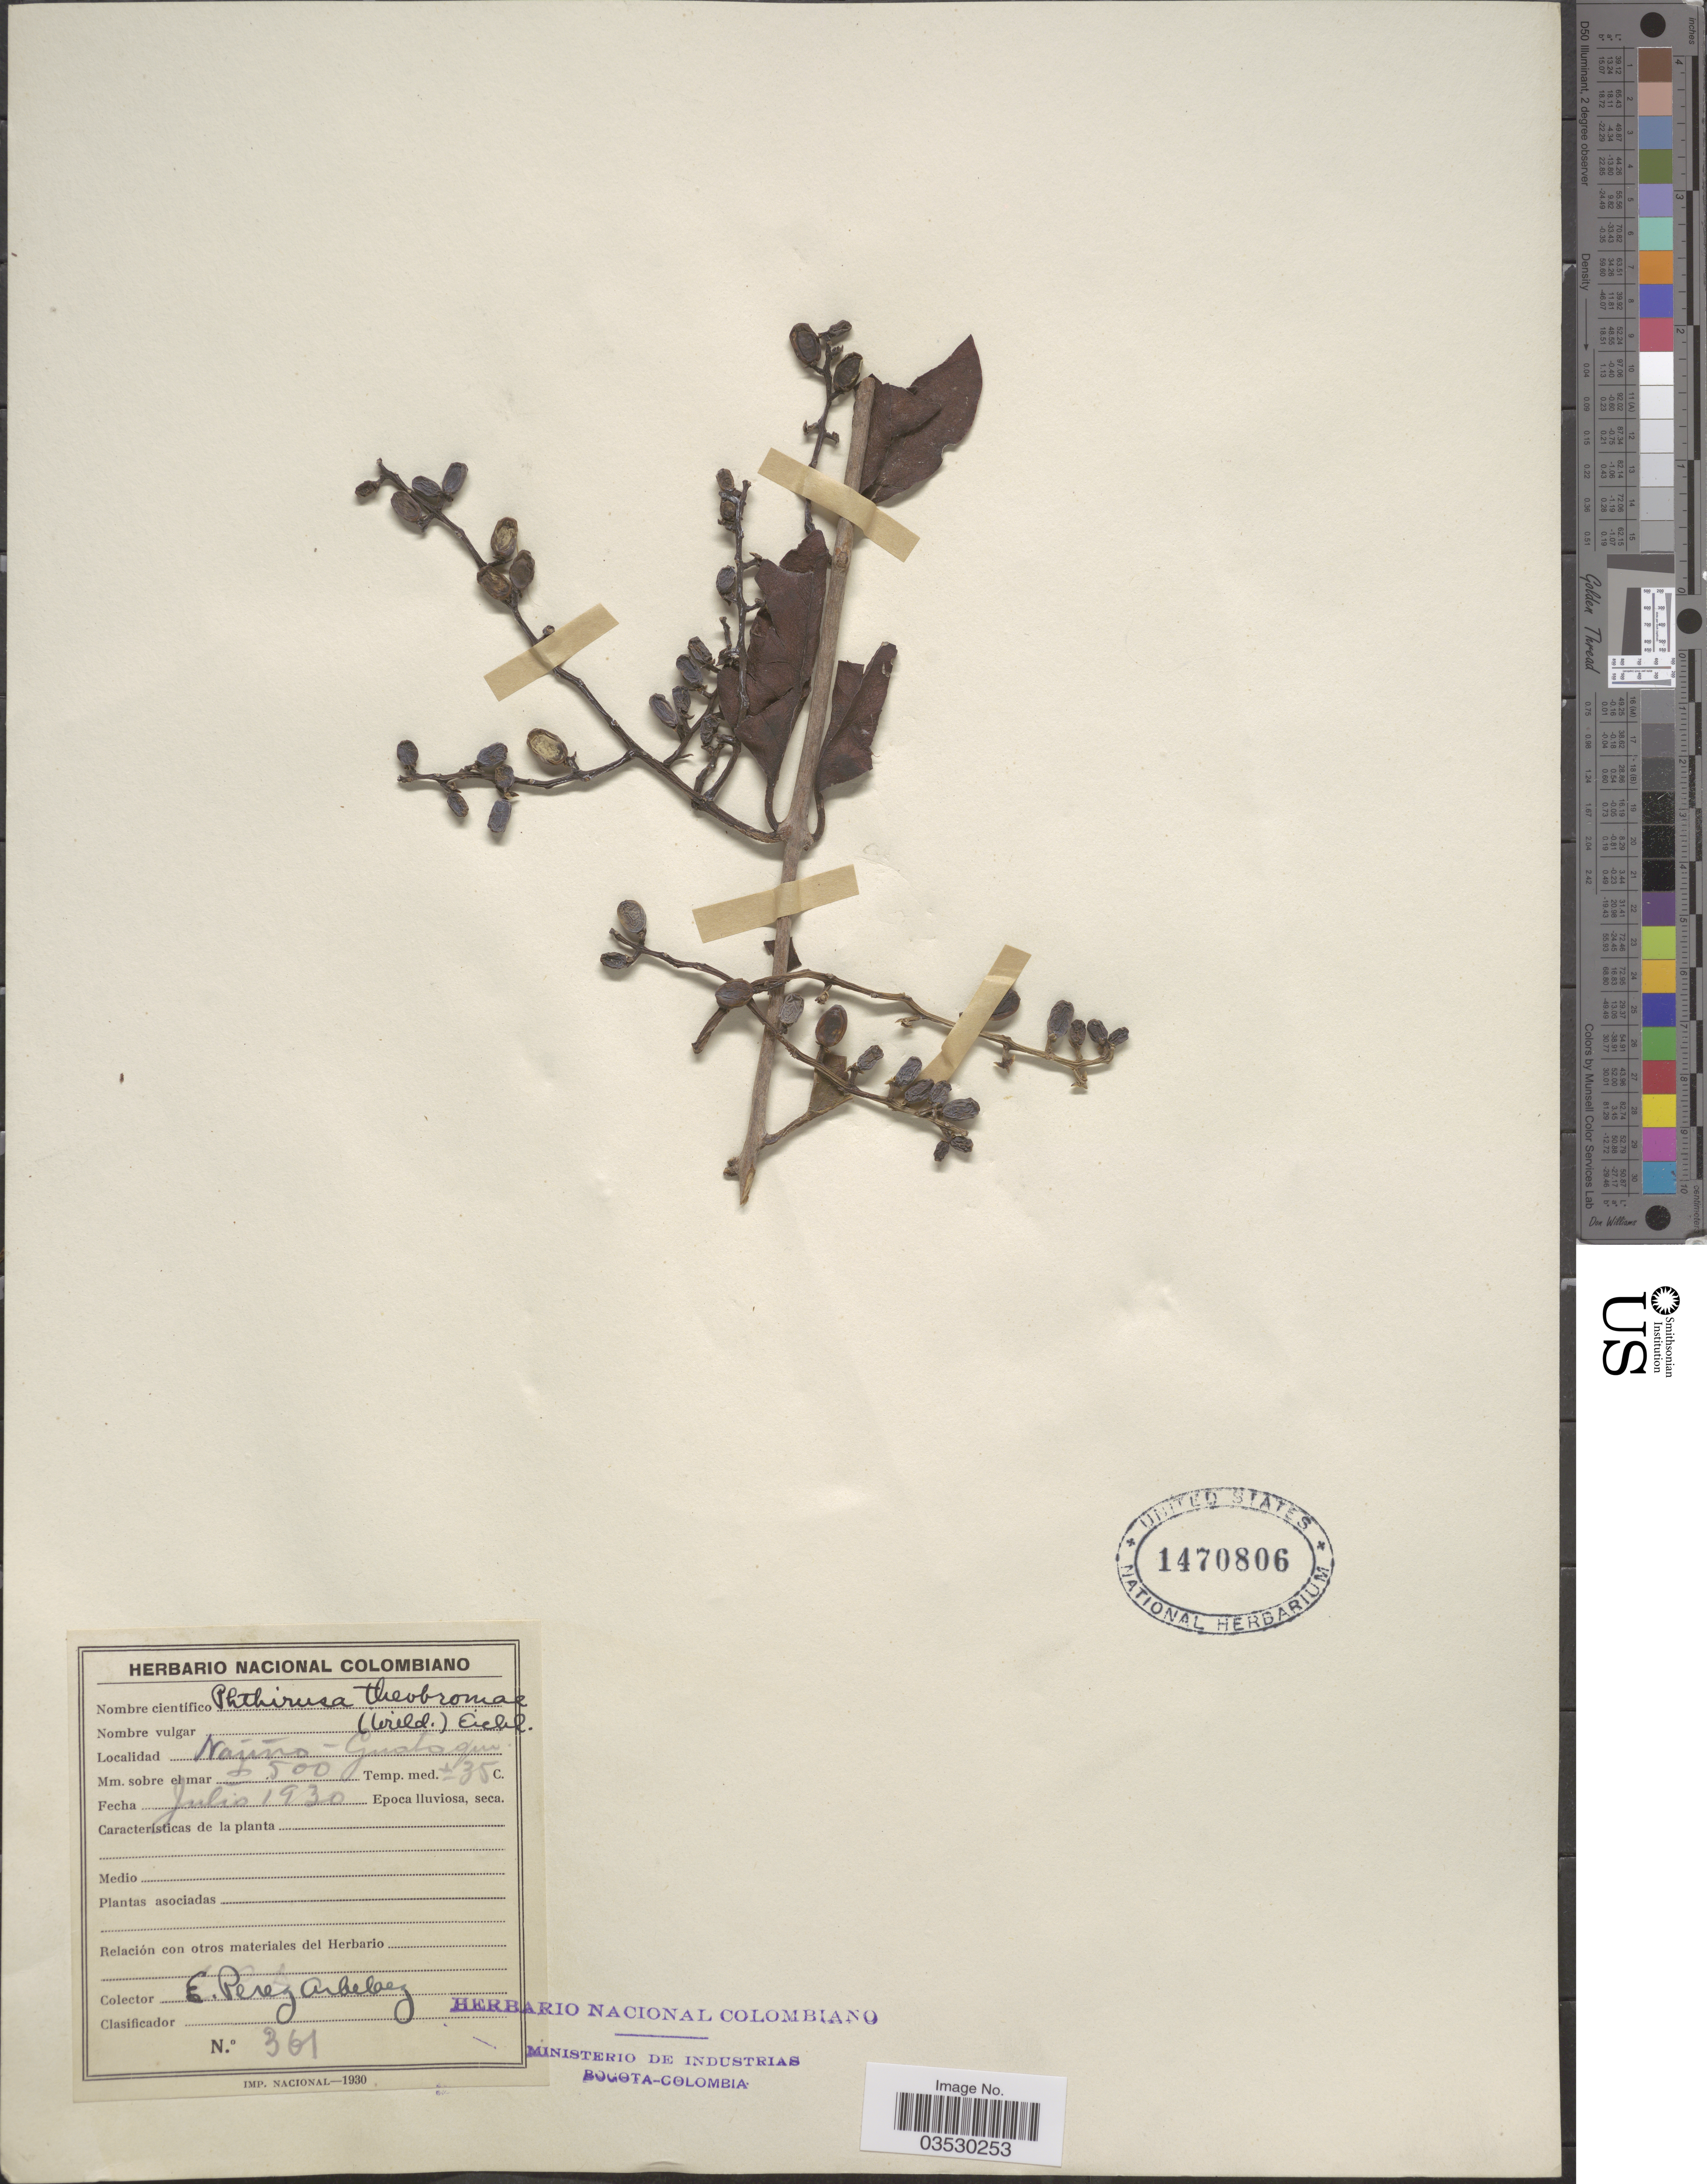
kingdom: Plantae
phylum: Tracheophyta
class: Magnoliopsida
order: Santalales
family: Loranthaceae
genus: Struthanthus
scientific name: Struthanthus aduncus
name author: (G. Mey.) G. Don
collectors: E. Pérez Arbeláez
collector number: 361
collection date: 1930-07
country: Colombia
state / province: Nariño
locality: Guataqui.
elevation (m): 500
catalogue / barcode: US 1470806